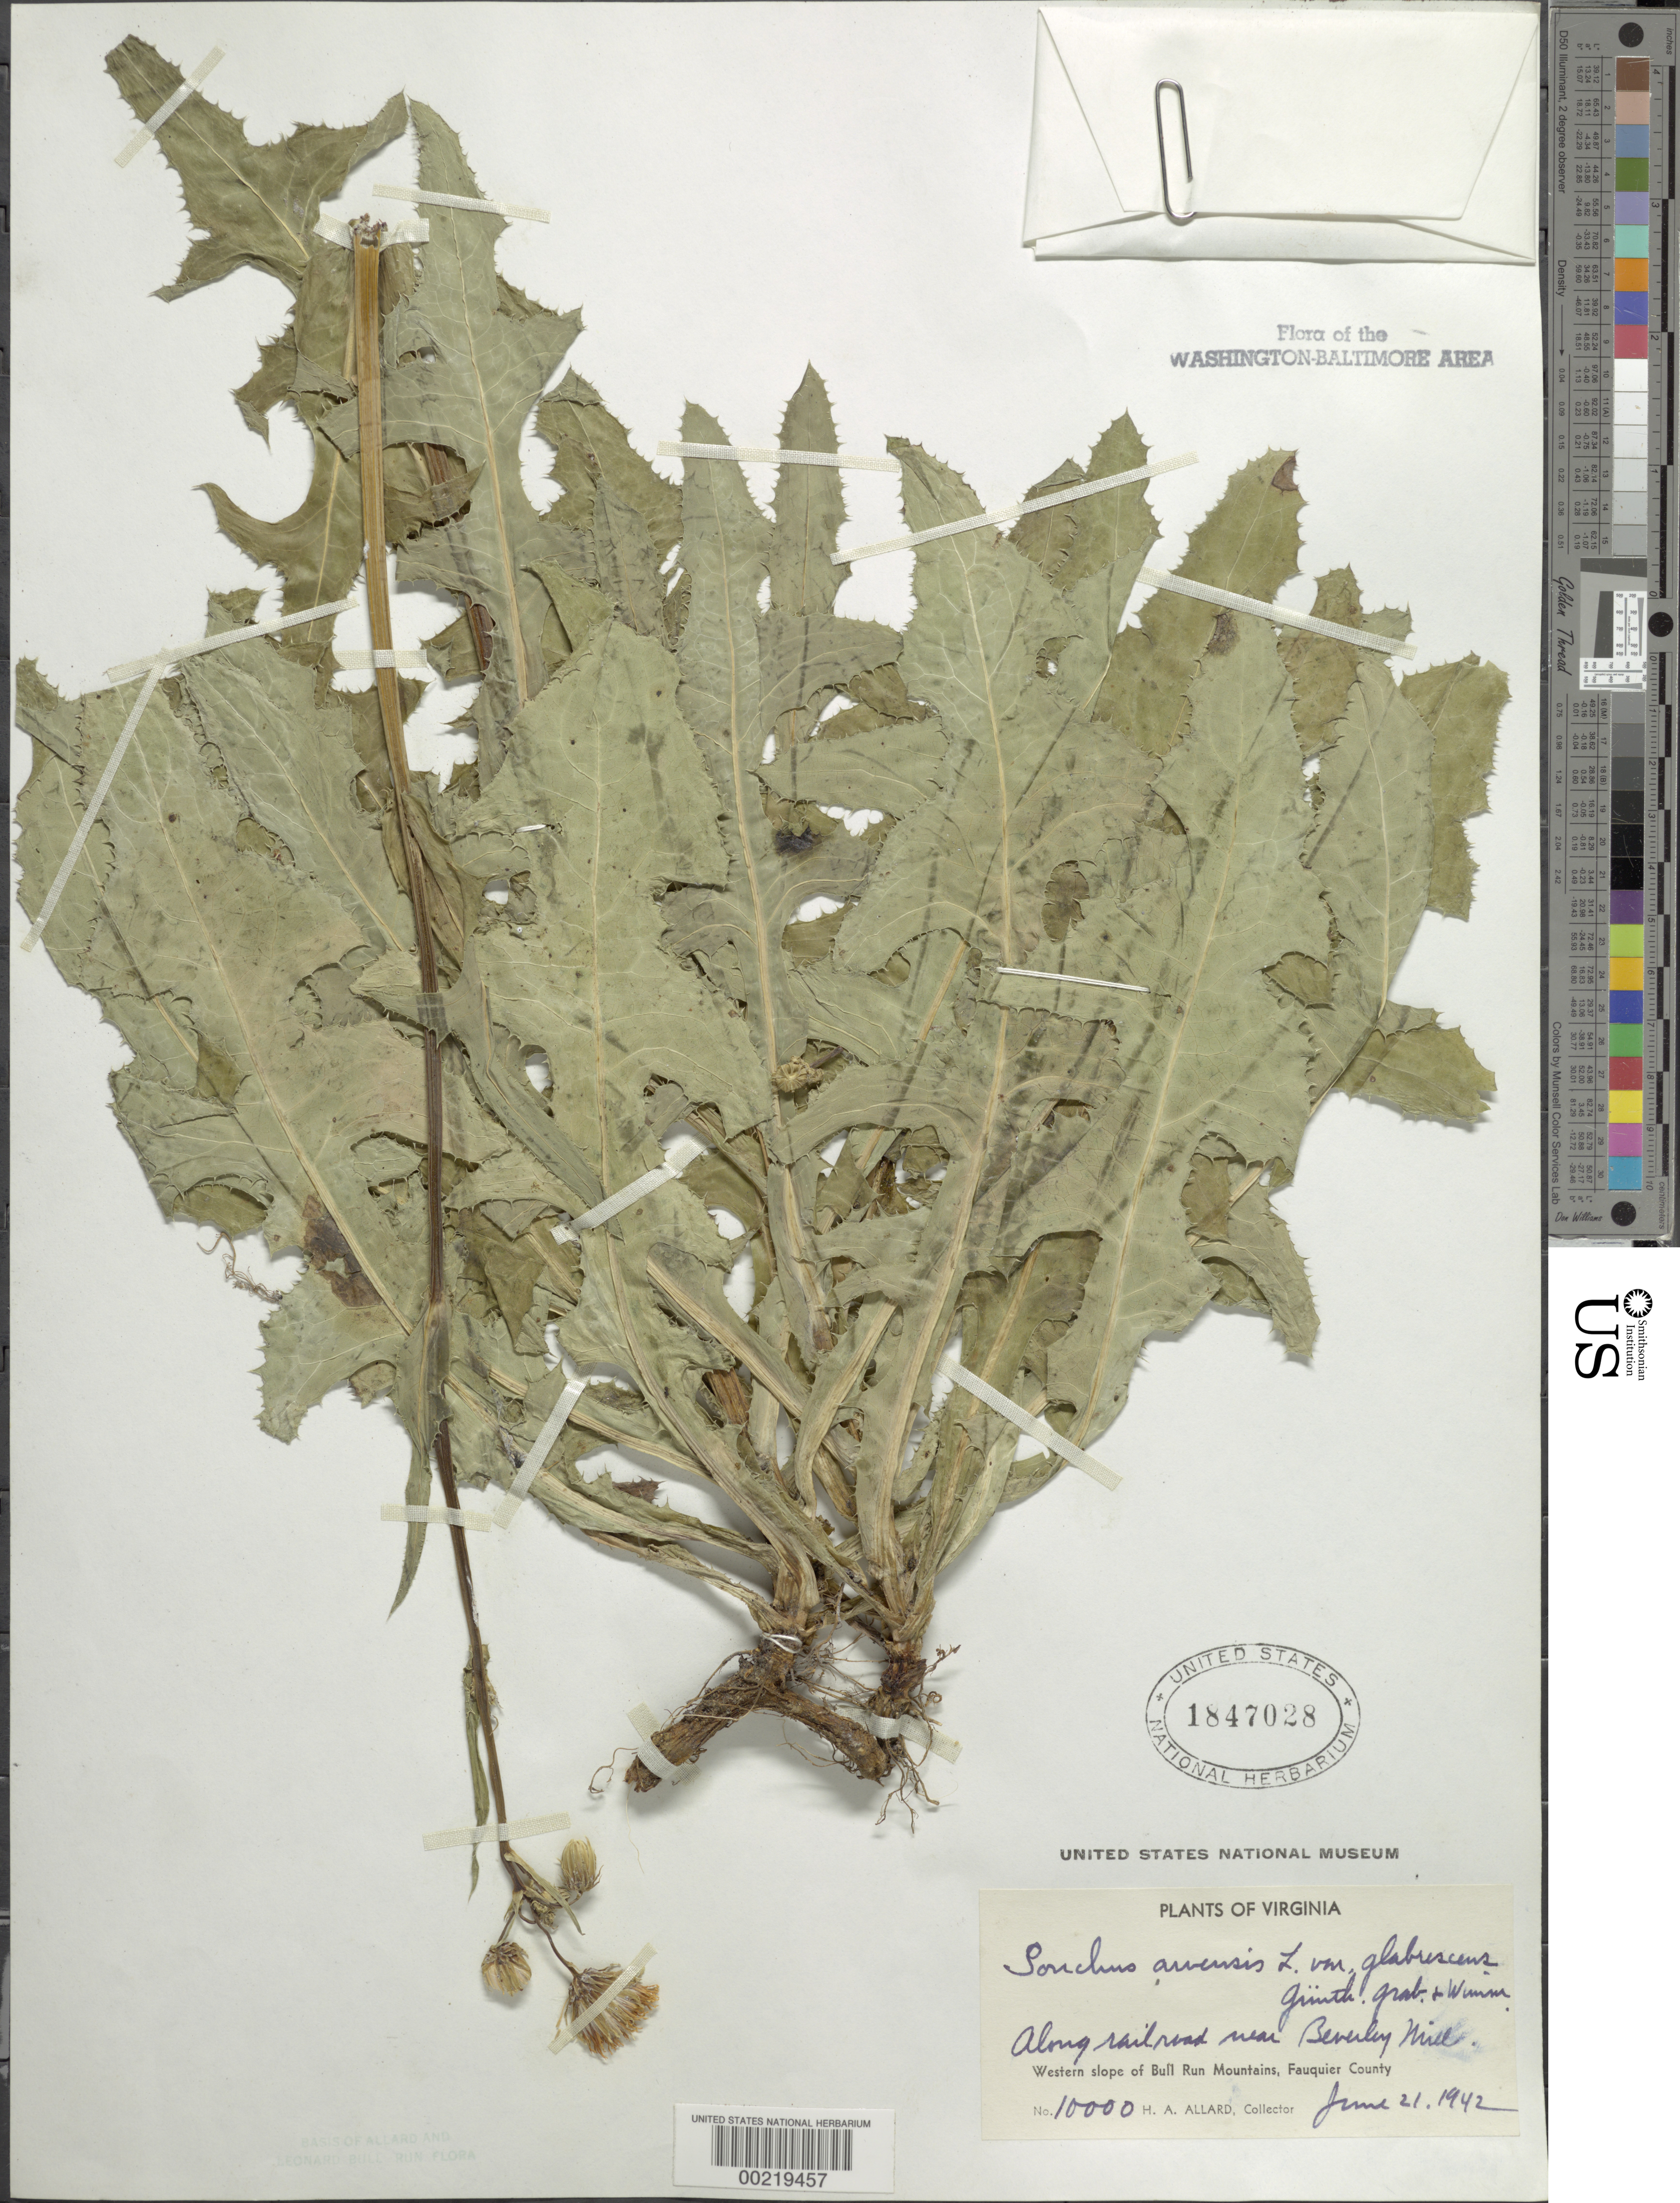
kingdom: Plantae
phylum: Tracheophyta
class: Magnoliopsida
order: Asterales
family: Asteraceae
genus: Sonchus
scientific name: Sonchus arvensis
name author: L.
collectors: H. A. Allard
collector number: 10000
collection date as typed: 21 Jun 1942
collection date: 1942-06-21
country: United States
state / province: Virginia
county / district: Fauquier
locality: Beverley Mill vicinity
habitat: Railroad track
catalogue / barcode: US 1847028